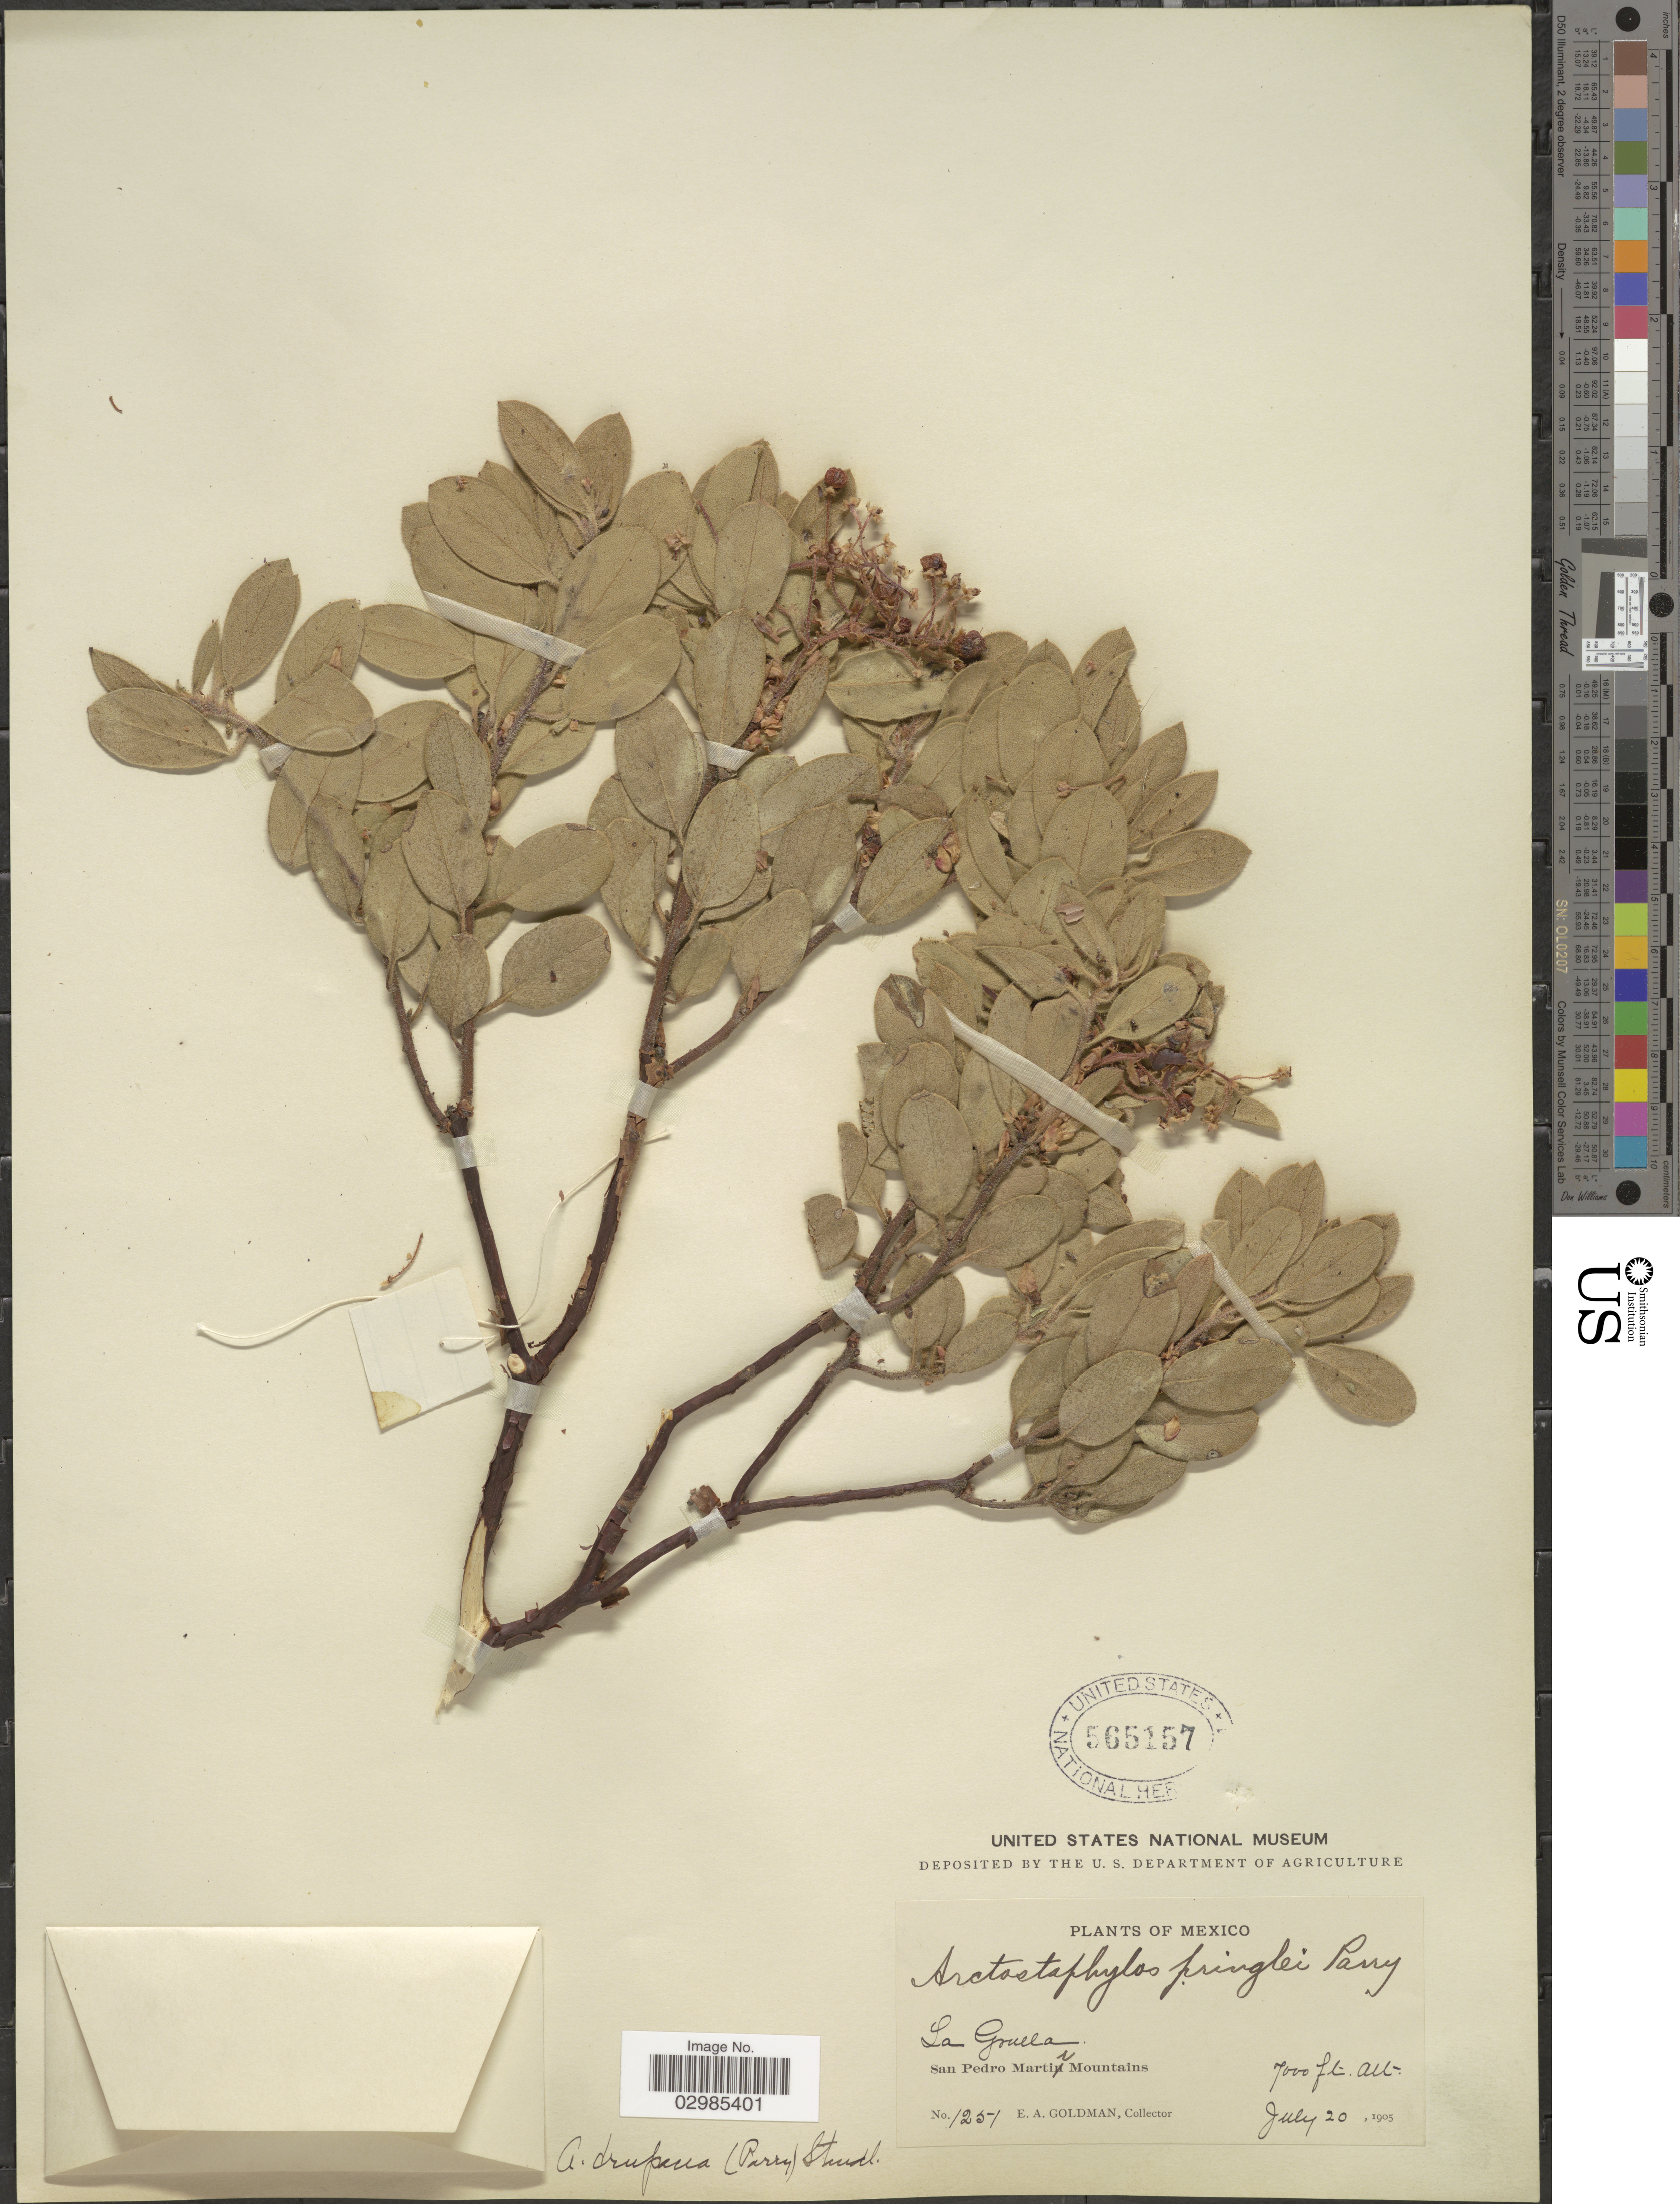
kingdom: Plantae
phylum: Tracheophyta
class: Magnoliopsida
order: Ericales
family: Ericaceae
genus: Arctostaphylos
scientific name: Arctostaphylos drupacea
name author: (Parry) J.F. Macbr.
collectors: E. A. Goldman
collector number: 1251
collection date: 1905-07-20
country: Mexico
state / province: Baja California Norte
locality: La Grulla. San Pedro Martir Mountains.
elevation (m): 2134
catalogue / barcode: US 565157